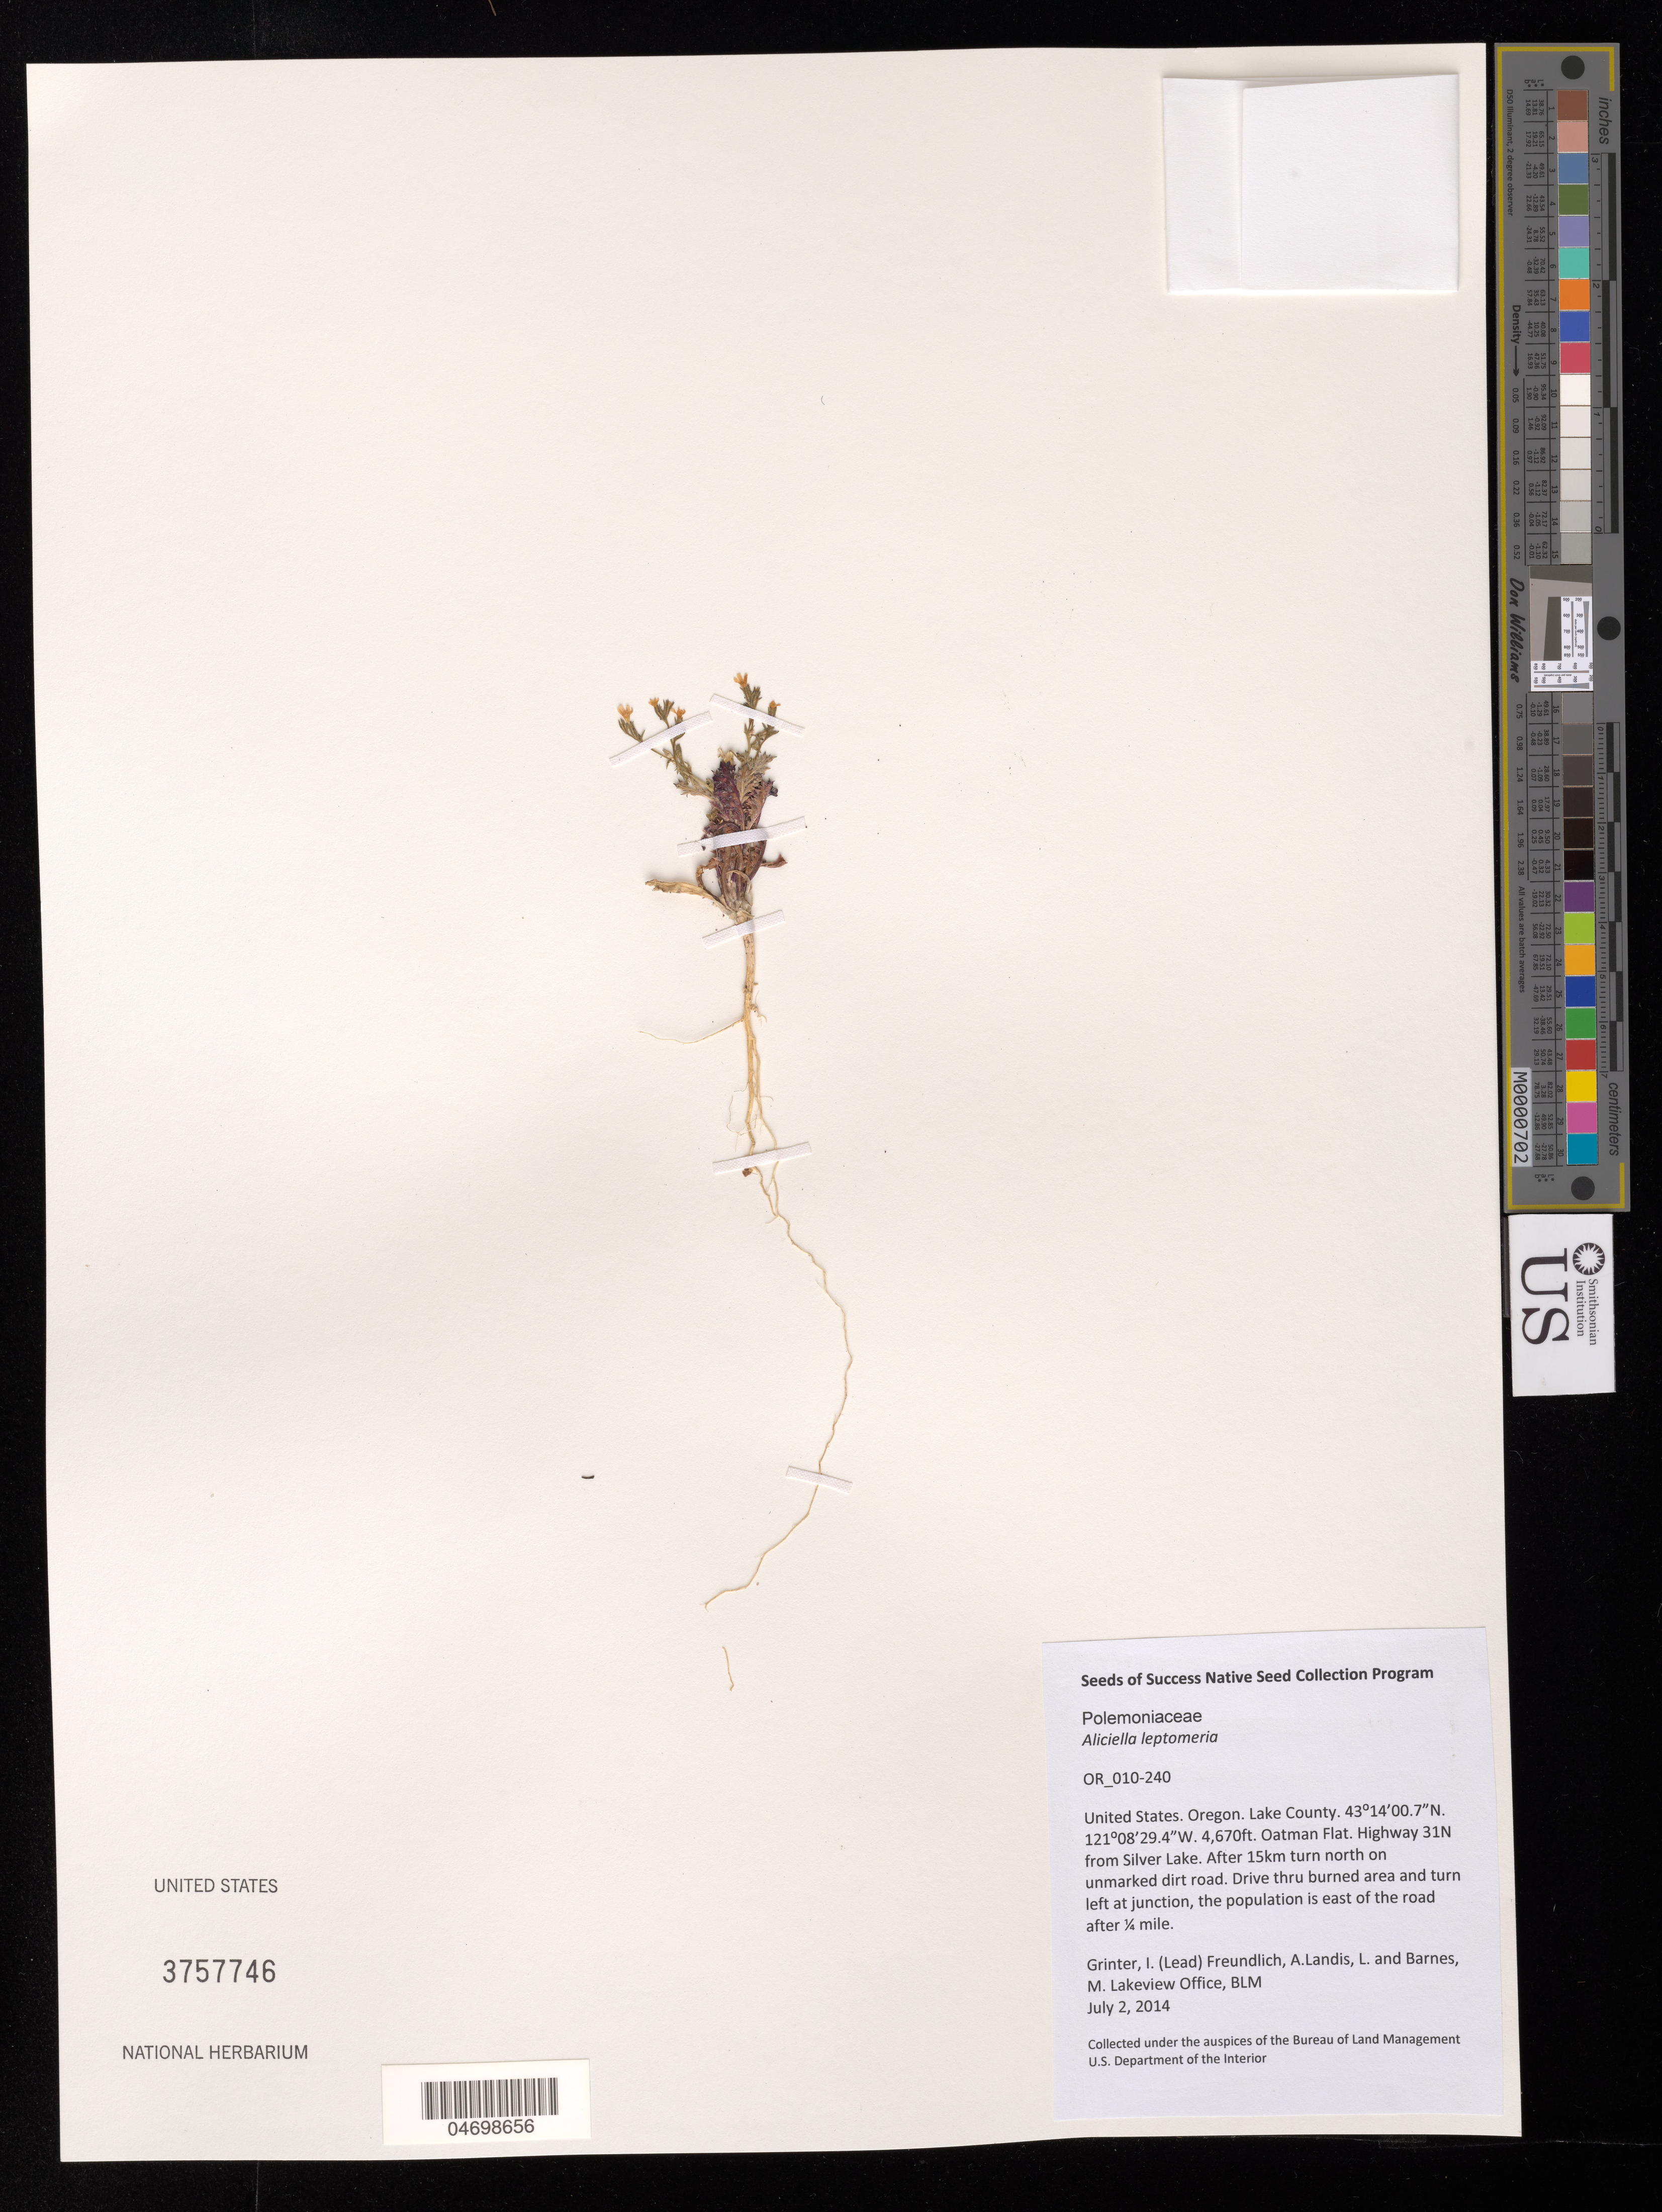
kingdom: Plantae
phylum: Tracheophyta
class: Magnoliopsida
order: Ericales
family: Polemoniaceae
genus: Aliciella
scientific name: Aliciella leptomeria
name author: (A. Gray) J.M. Porter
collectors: I. Grinter, A. Freundlich, L. Landis & M. Barnes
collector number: OR010-240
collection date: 2014-07-02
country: United States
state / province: Oregon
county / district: Lake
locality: Oatman Flat.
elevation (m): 1423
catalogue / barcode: US 3757746